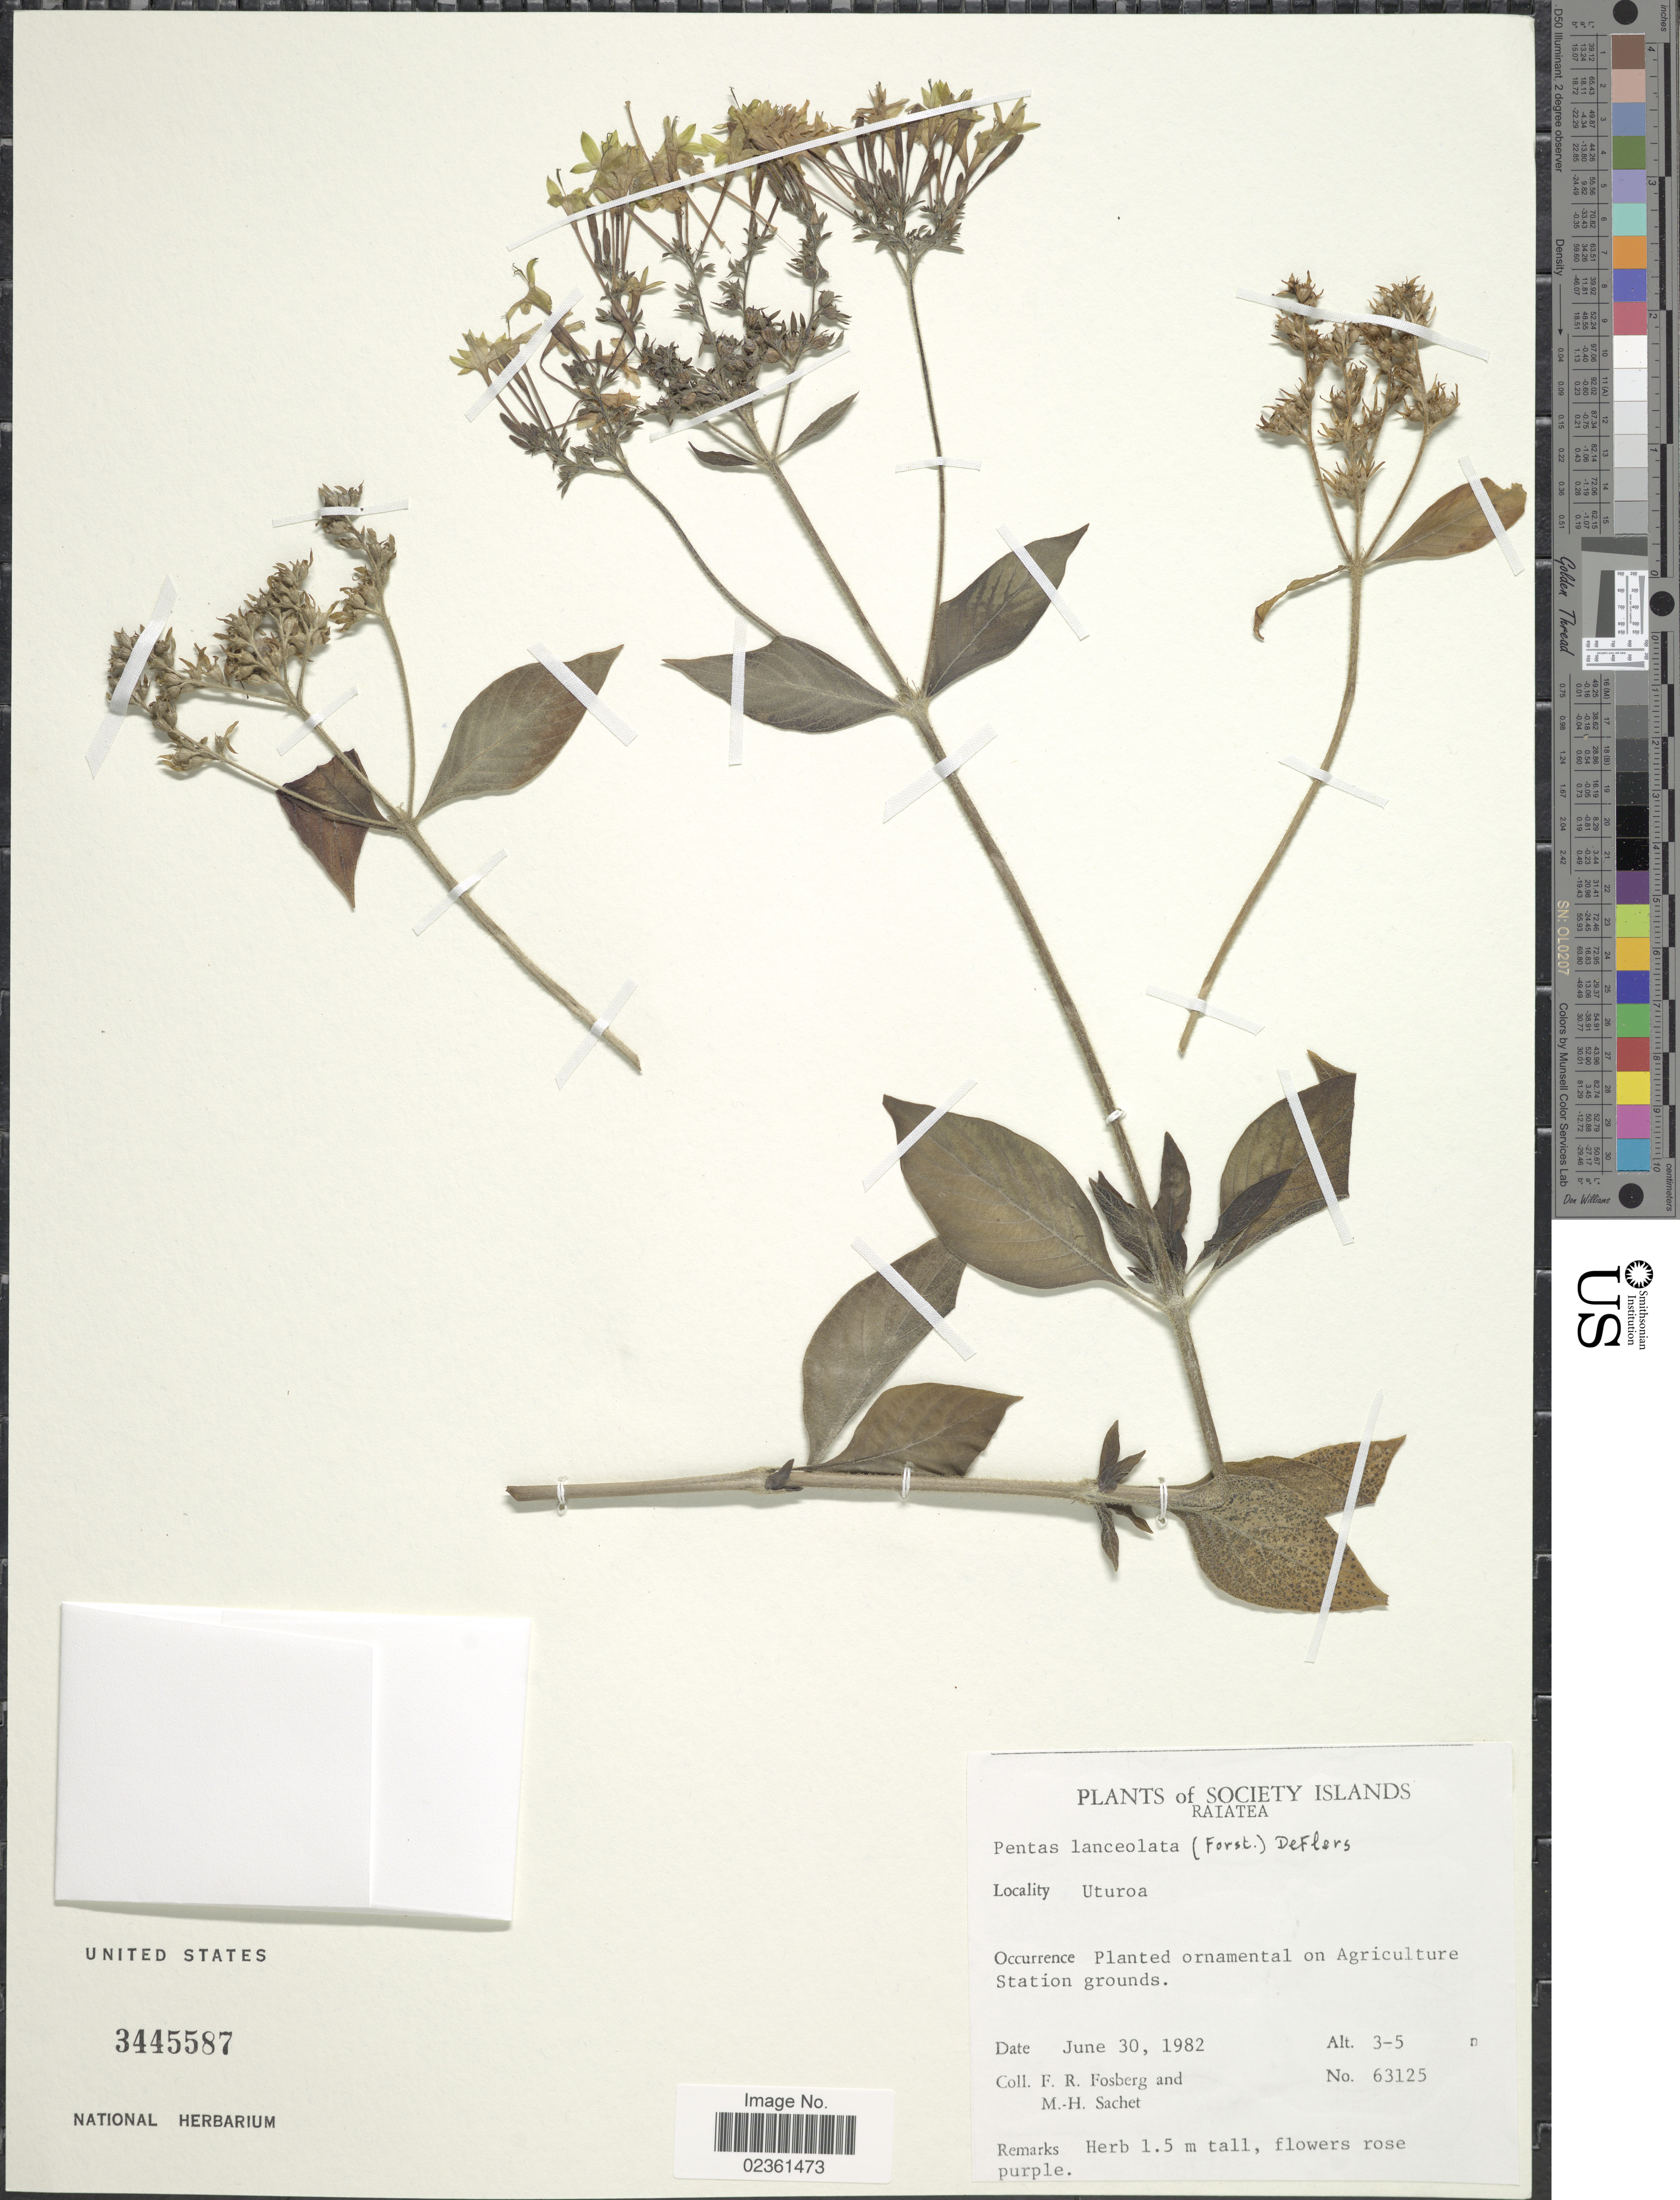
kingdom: Plantae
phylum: Tracheophyta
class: Magnoliopsida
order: Gentianales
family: Rubiaceae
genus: Pentas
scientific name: Pentas lanceolata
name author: (Forssk.) Deflers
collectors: F. R. Fosberg & M.-H. Sachet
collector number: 63125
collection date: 1982-06-30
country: French Polynesia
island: Raiatea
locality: Society Islands, Raiatea, Uturoa, on Agriculture Station grounds.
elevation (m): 3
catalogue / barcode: US 3445587